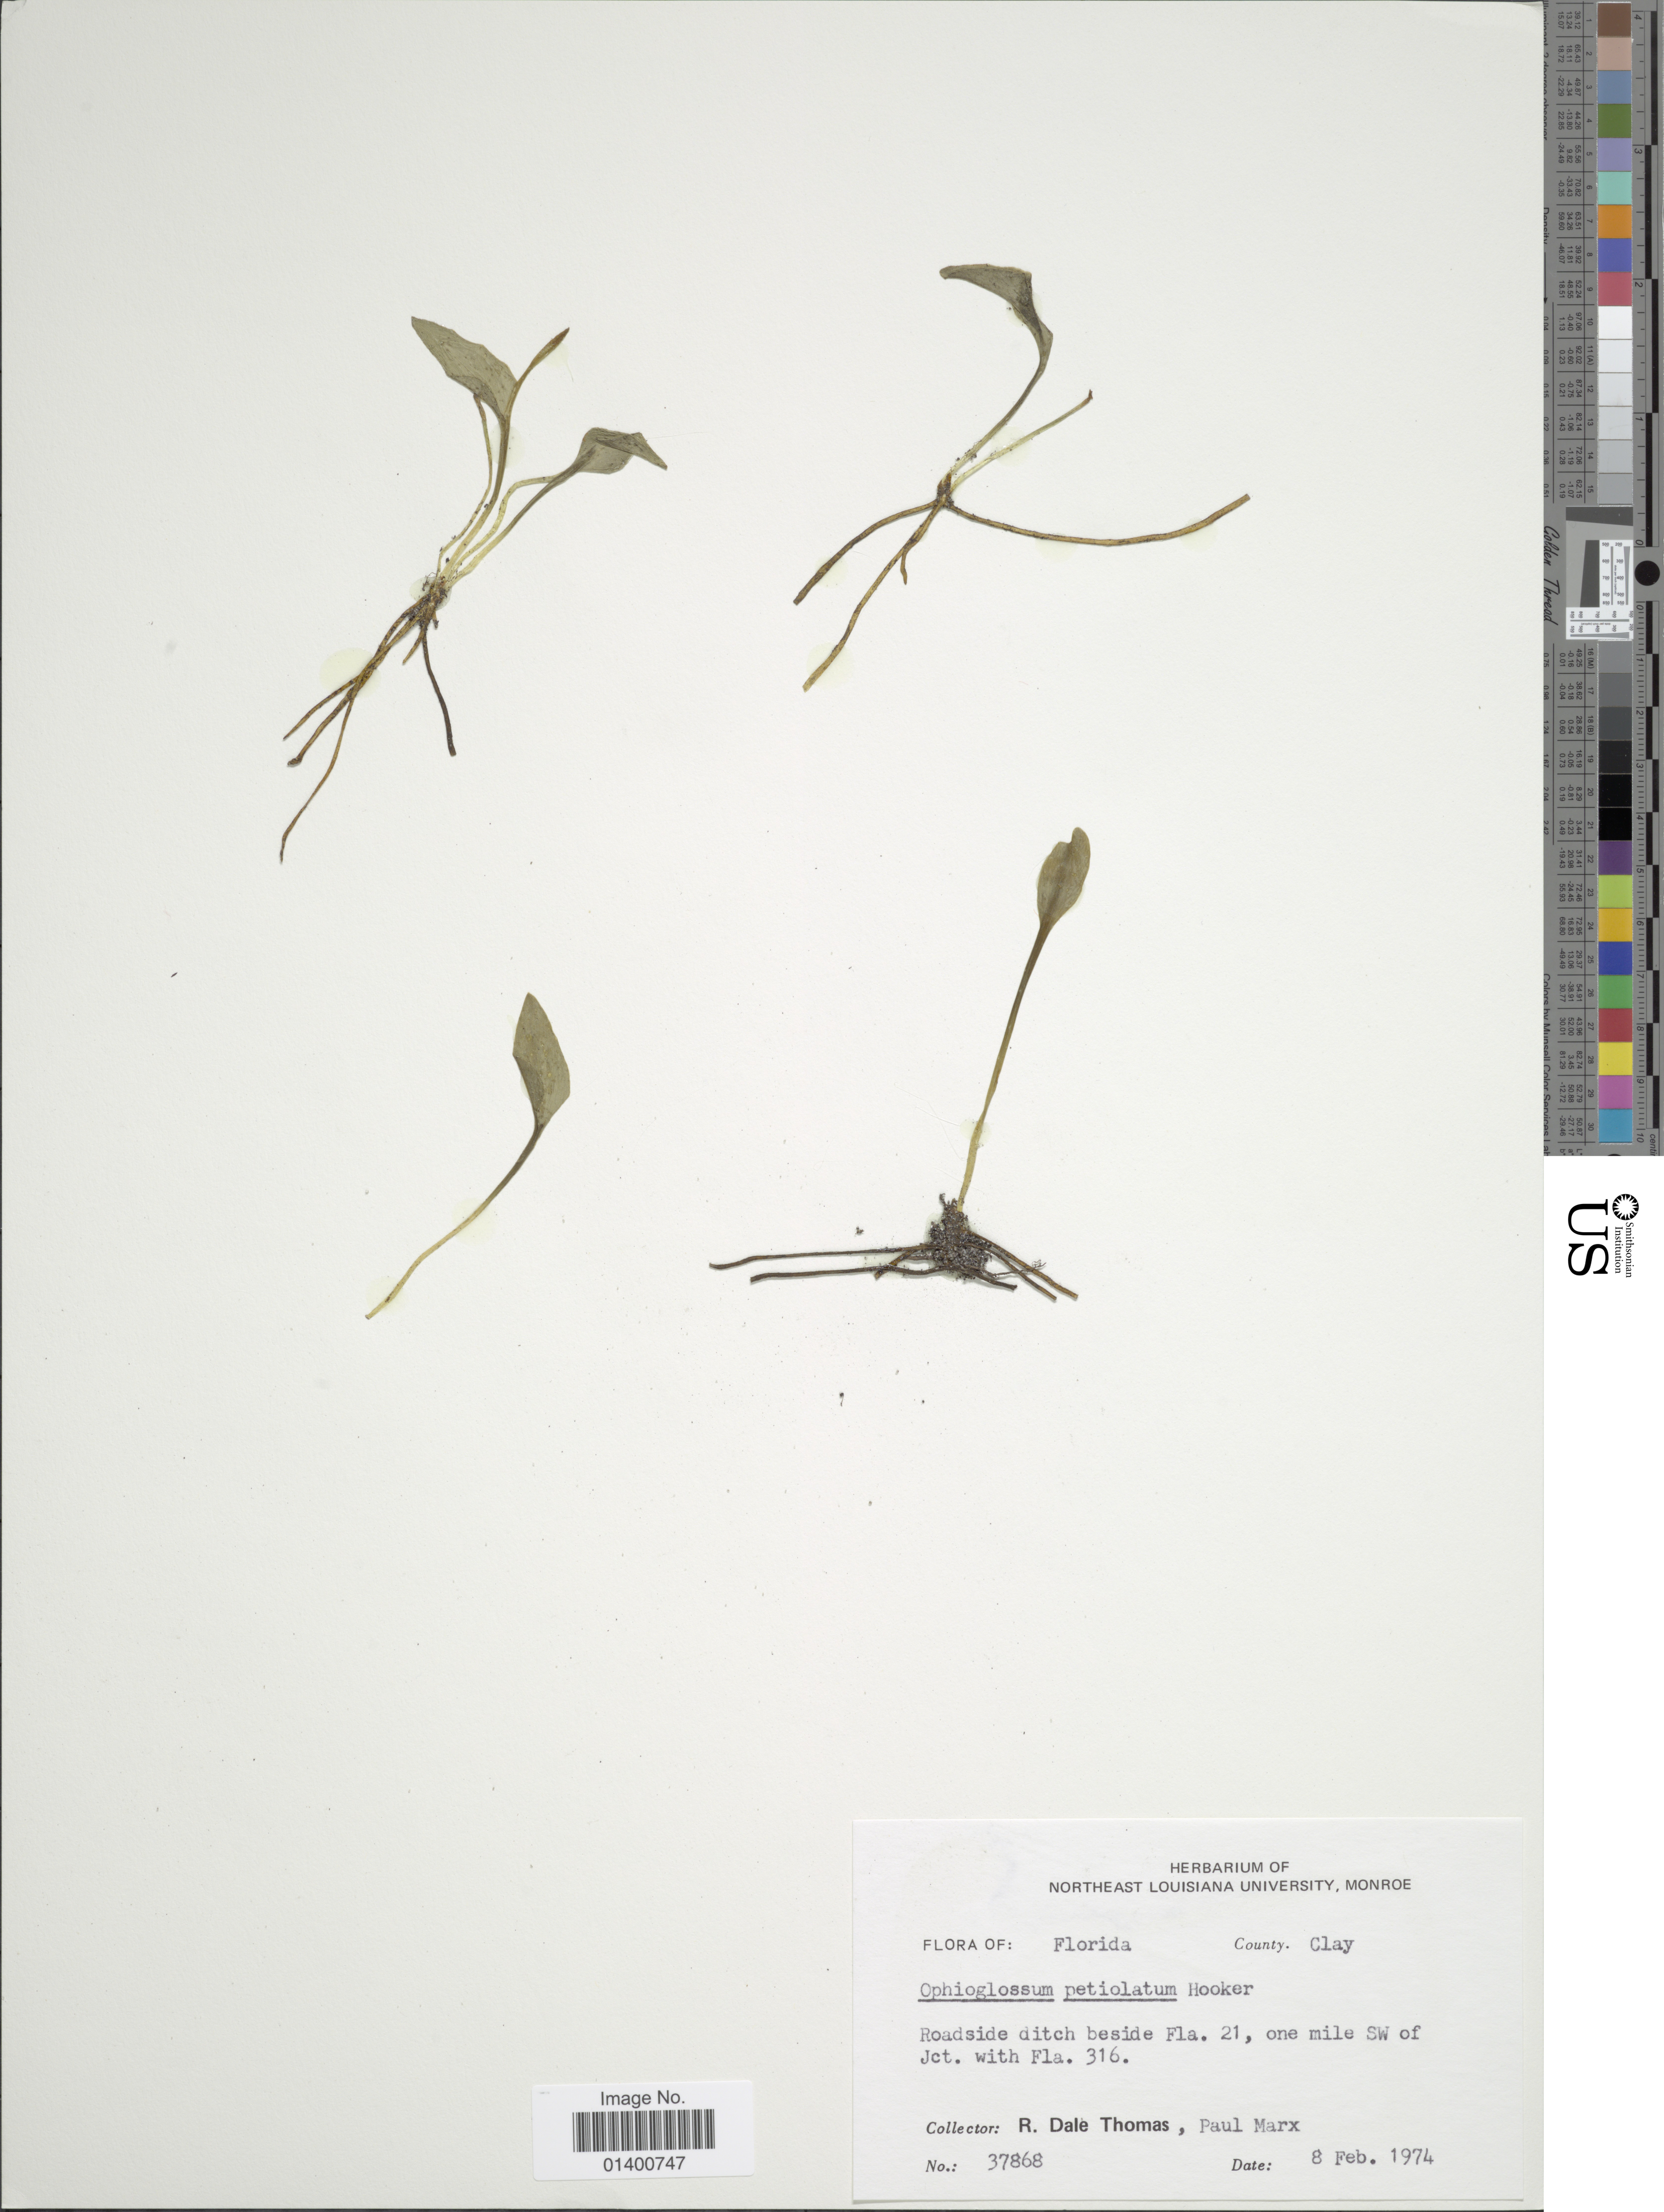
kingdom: Plantae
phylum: Tracheophyta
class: Polypodiopsida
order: Ophioglossales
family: Ophioglossaceae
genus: Ophioglossum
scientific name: Ophioglossum petiolatum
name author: Hook.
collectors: R. Thomas & P. Marx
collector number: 37868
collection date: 1974-02-08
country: United States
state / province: Florida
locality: County Clay, Roadside with ditch beside Fla. 21, one mile SW of Jct. with Fla. 316